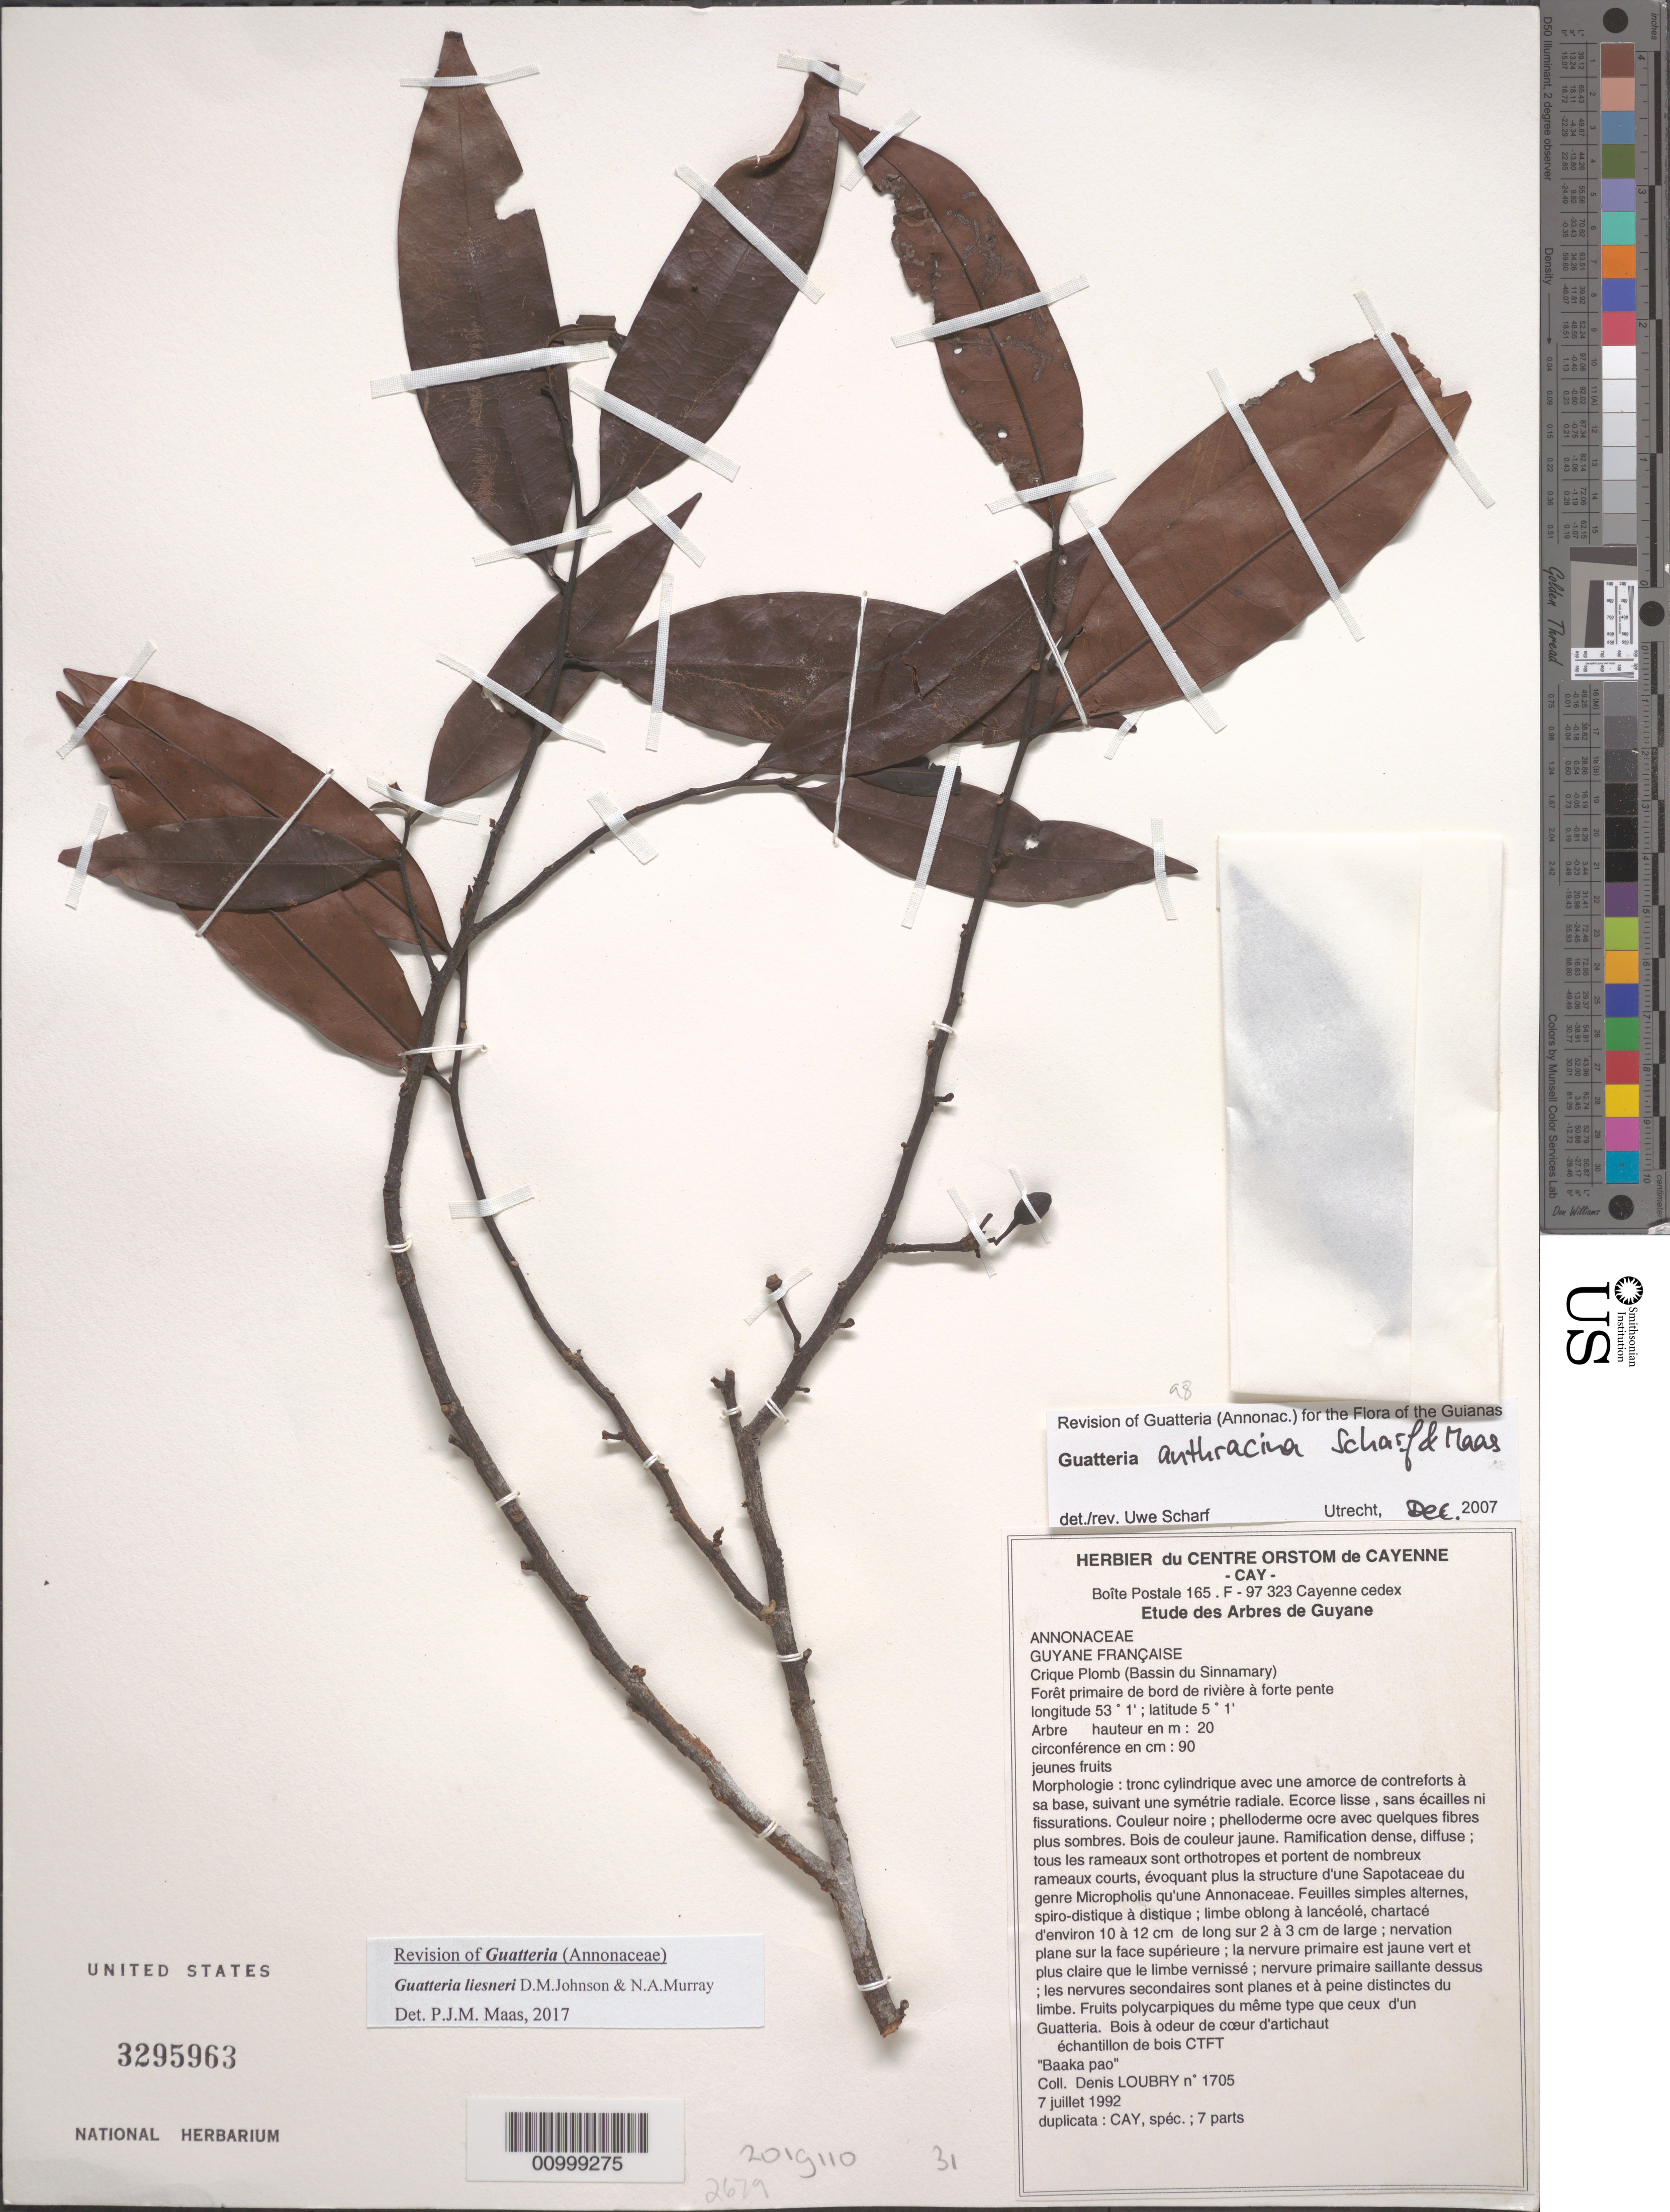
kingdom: Plantae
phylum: Tracheophyta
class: Magnoliopsida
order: Magnoliales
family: Annonaceae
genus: Guatteria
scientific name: Guatteria liesneri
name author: D.M. Johnson & N.A. Murray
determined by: Maas, Paul J.; Maas, H.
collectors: D. Loubry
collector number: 1705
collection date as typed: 7-Jul-92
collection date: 1992-07-07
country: French Guiana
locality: Crique Plomb, Bassin du Sinnamary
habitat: Foret primaire de bord de riviere a forte pente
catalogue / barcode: US 3295963